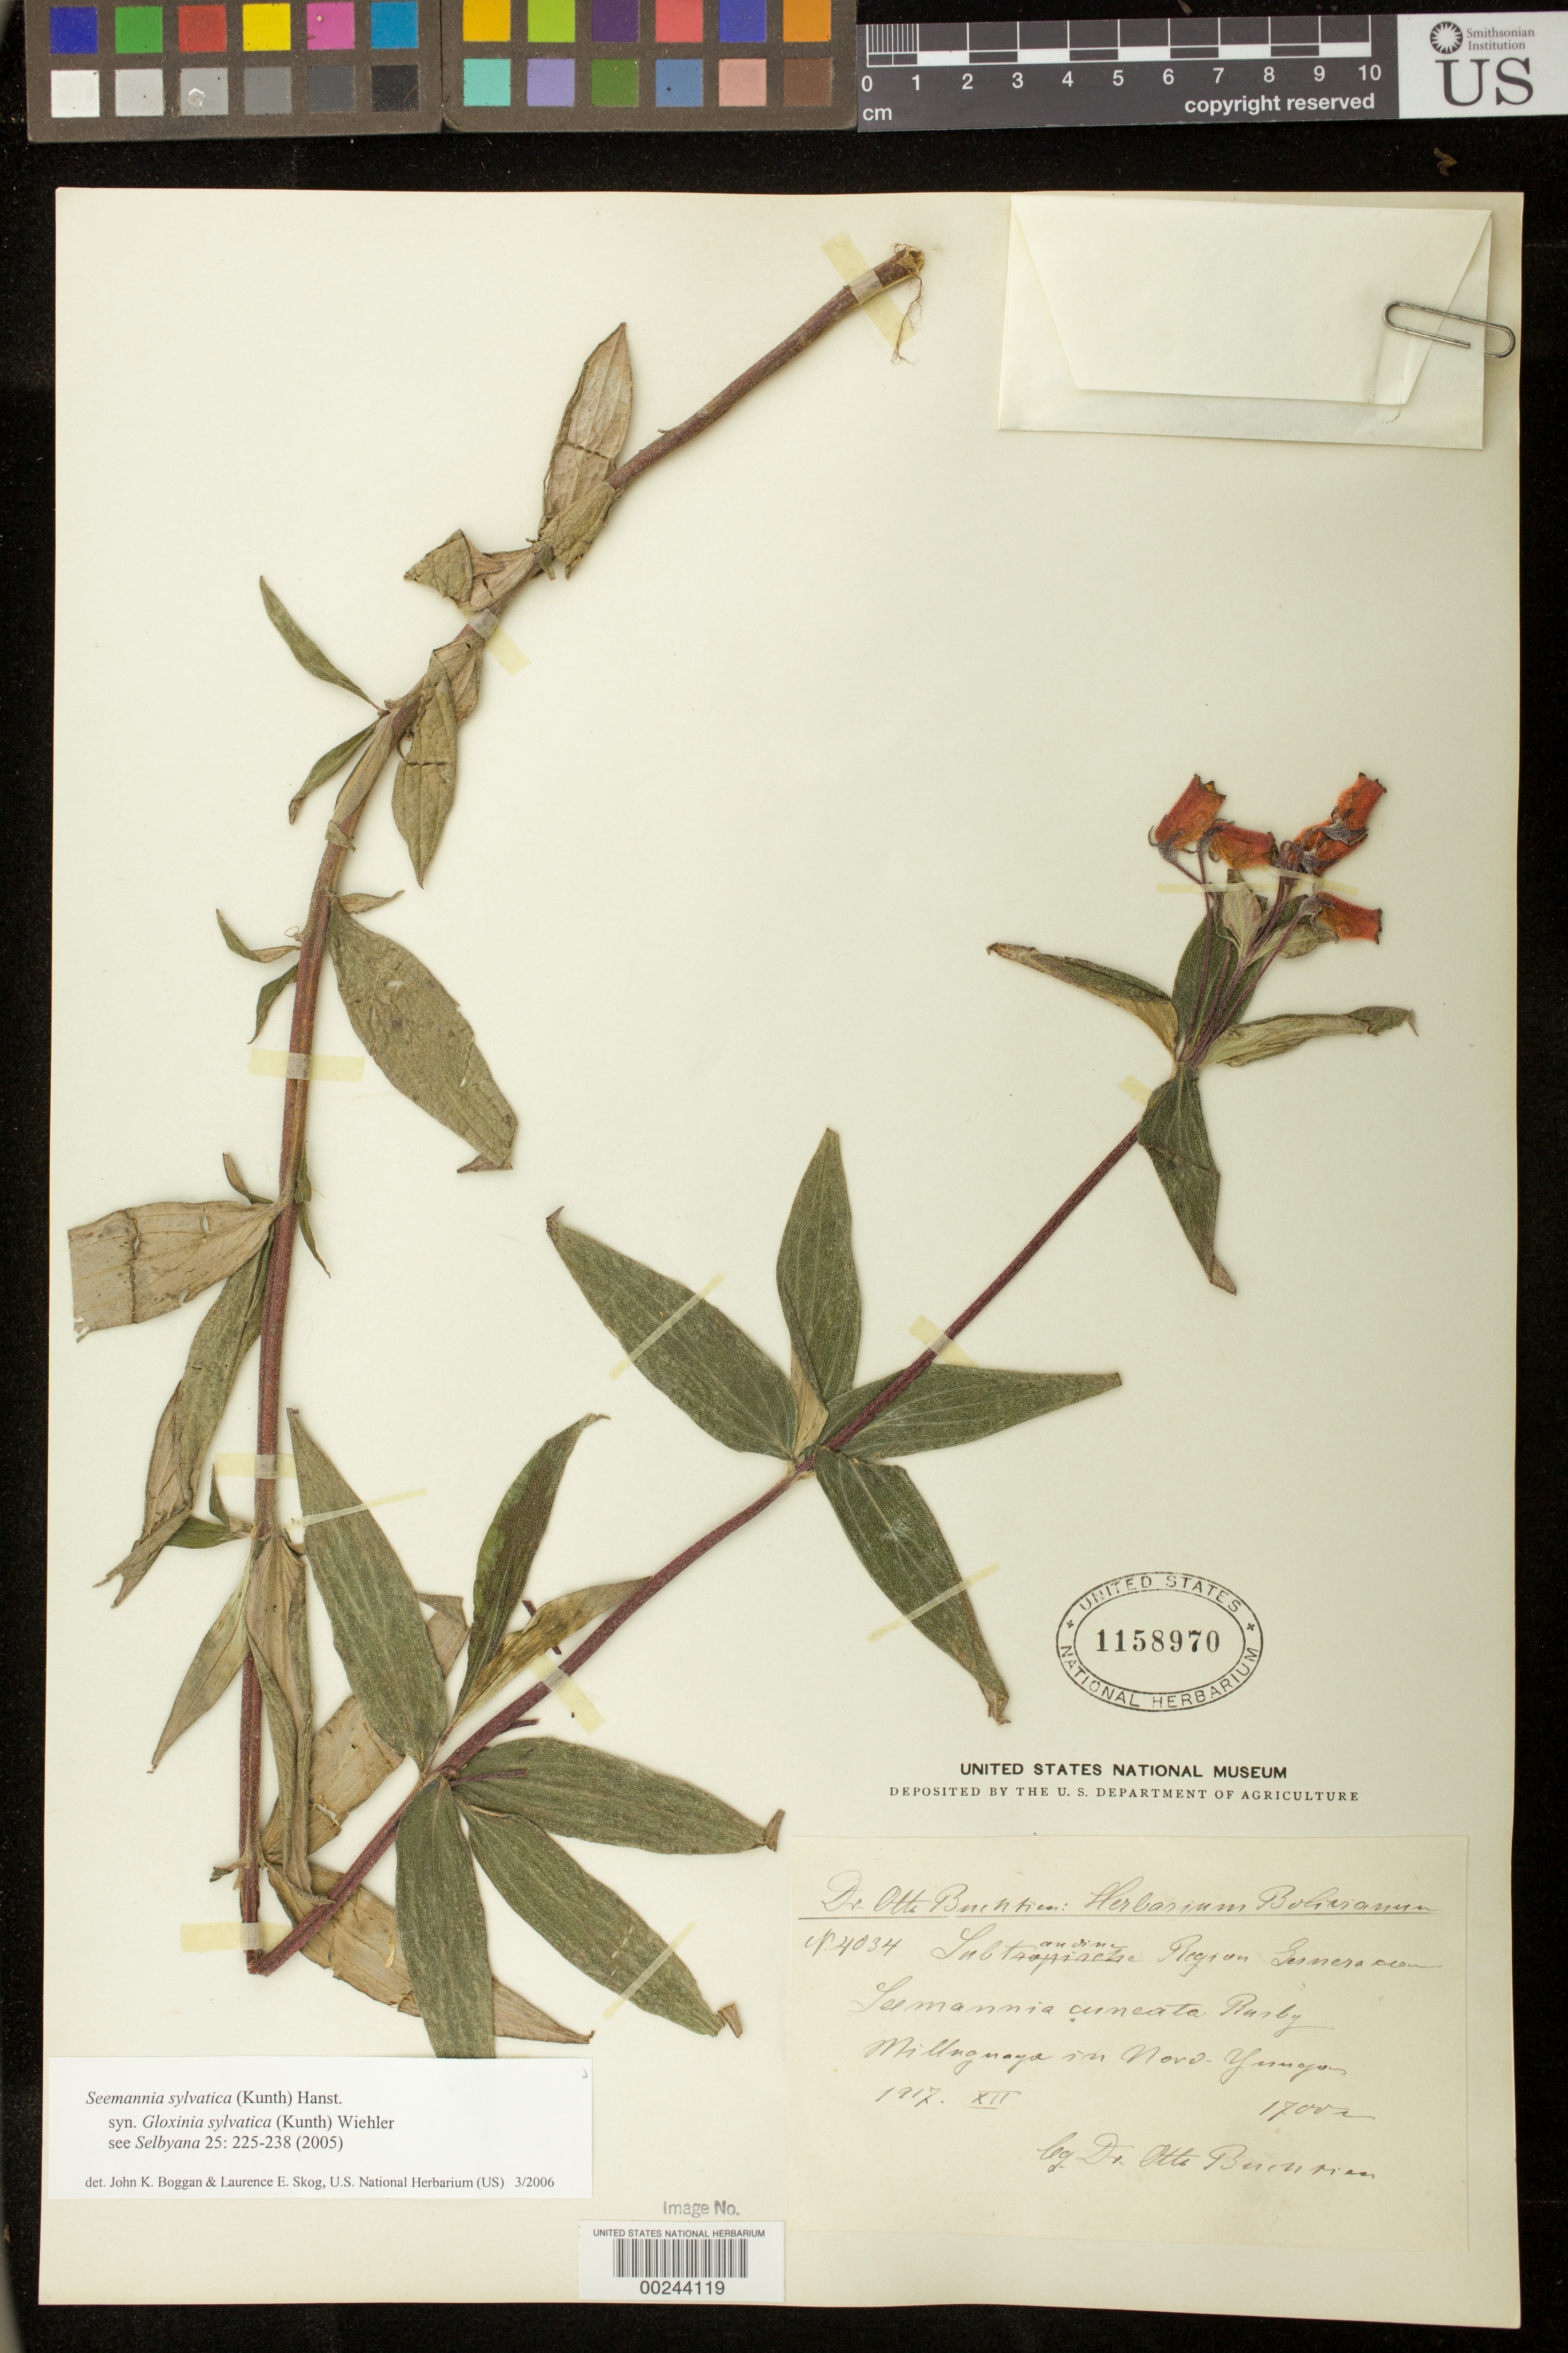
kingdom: Plantae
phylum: Tracheophyta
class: Magnoliopsida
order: Lamiales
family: Gesneriaceae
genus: Seemannia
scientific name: Seemannia sylvatica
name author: (Kunth) Hanst.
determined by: Boggan, J. K.; Skog, L. E.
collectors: O. Buchtien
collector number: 4034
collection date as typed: Dec 1917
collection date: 1917-12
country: Bolivia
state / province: La Paz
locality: Prov. Nor Yungas, Millnguaya in Nord-Yungas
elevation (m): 1700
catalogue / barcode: US 1158970